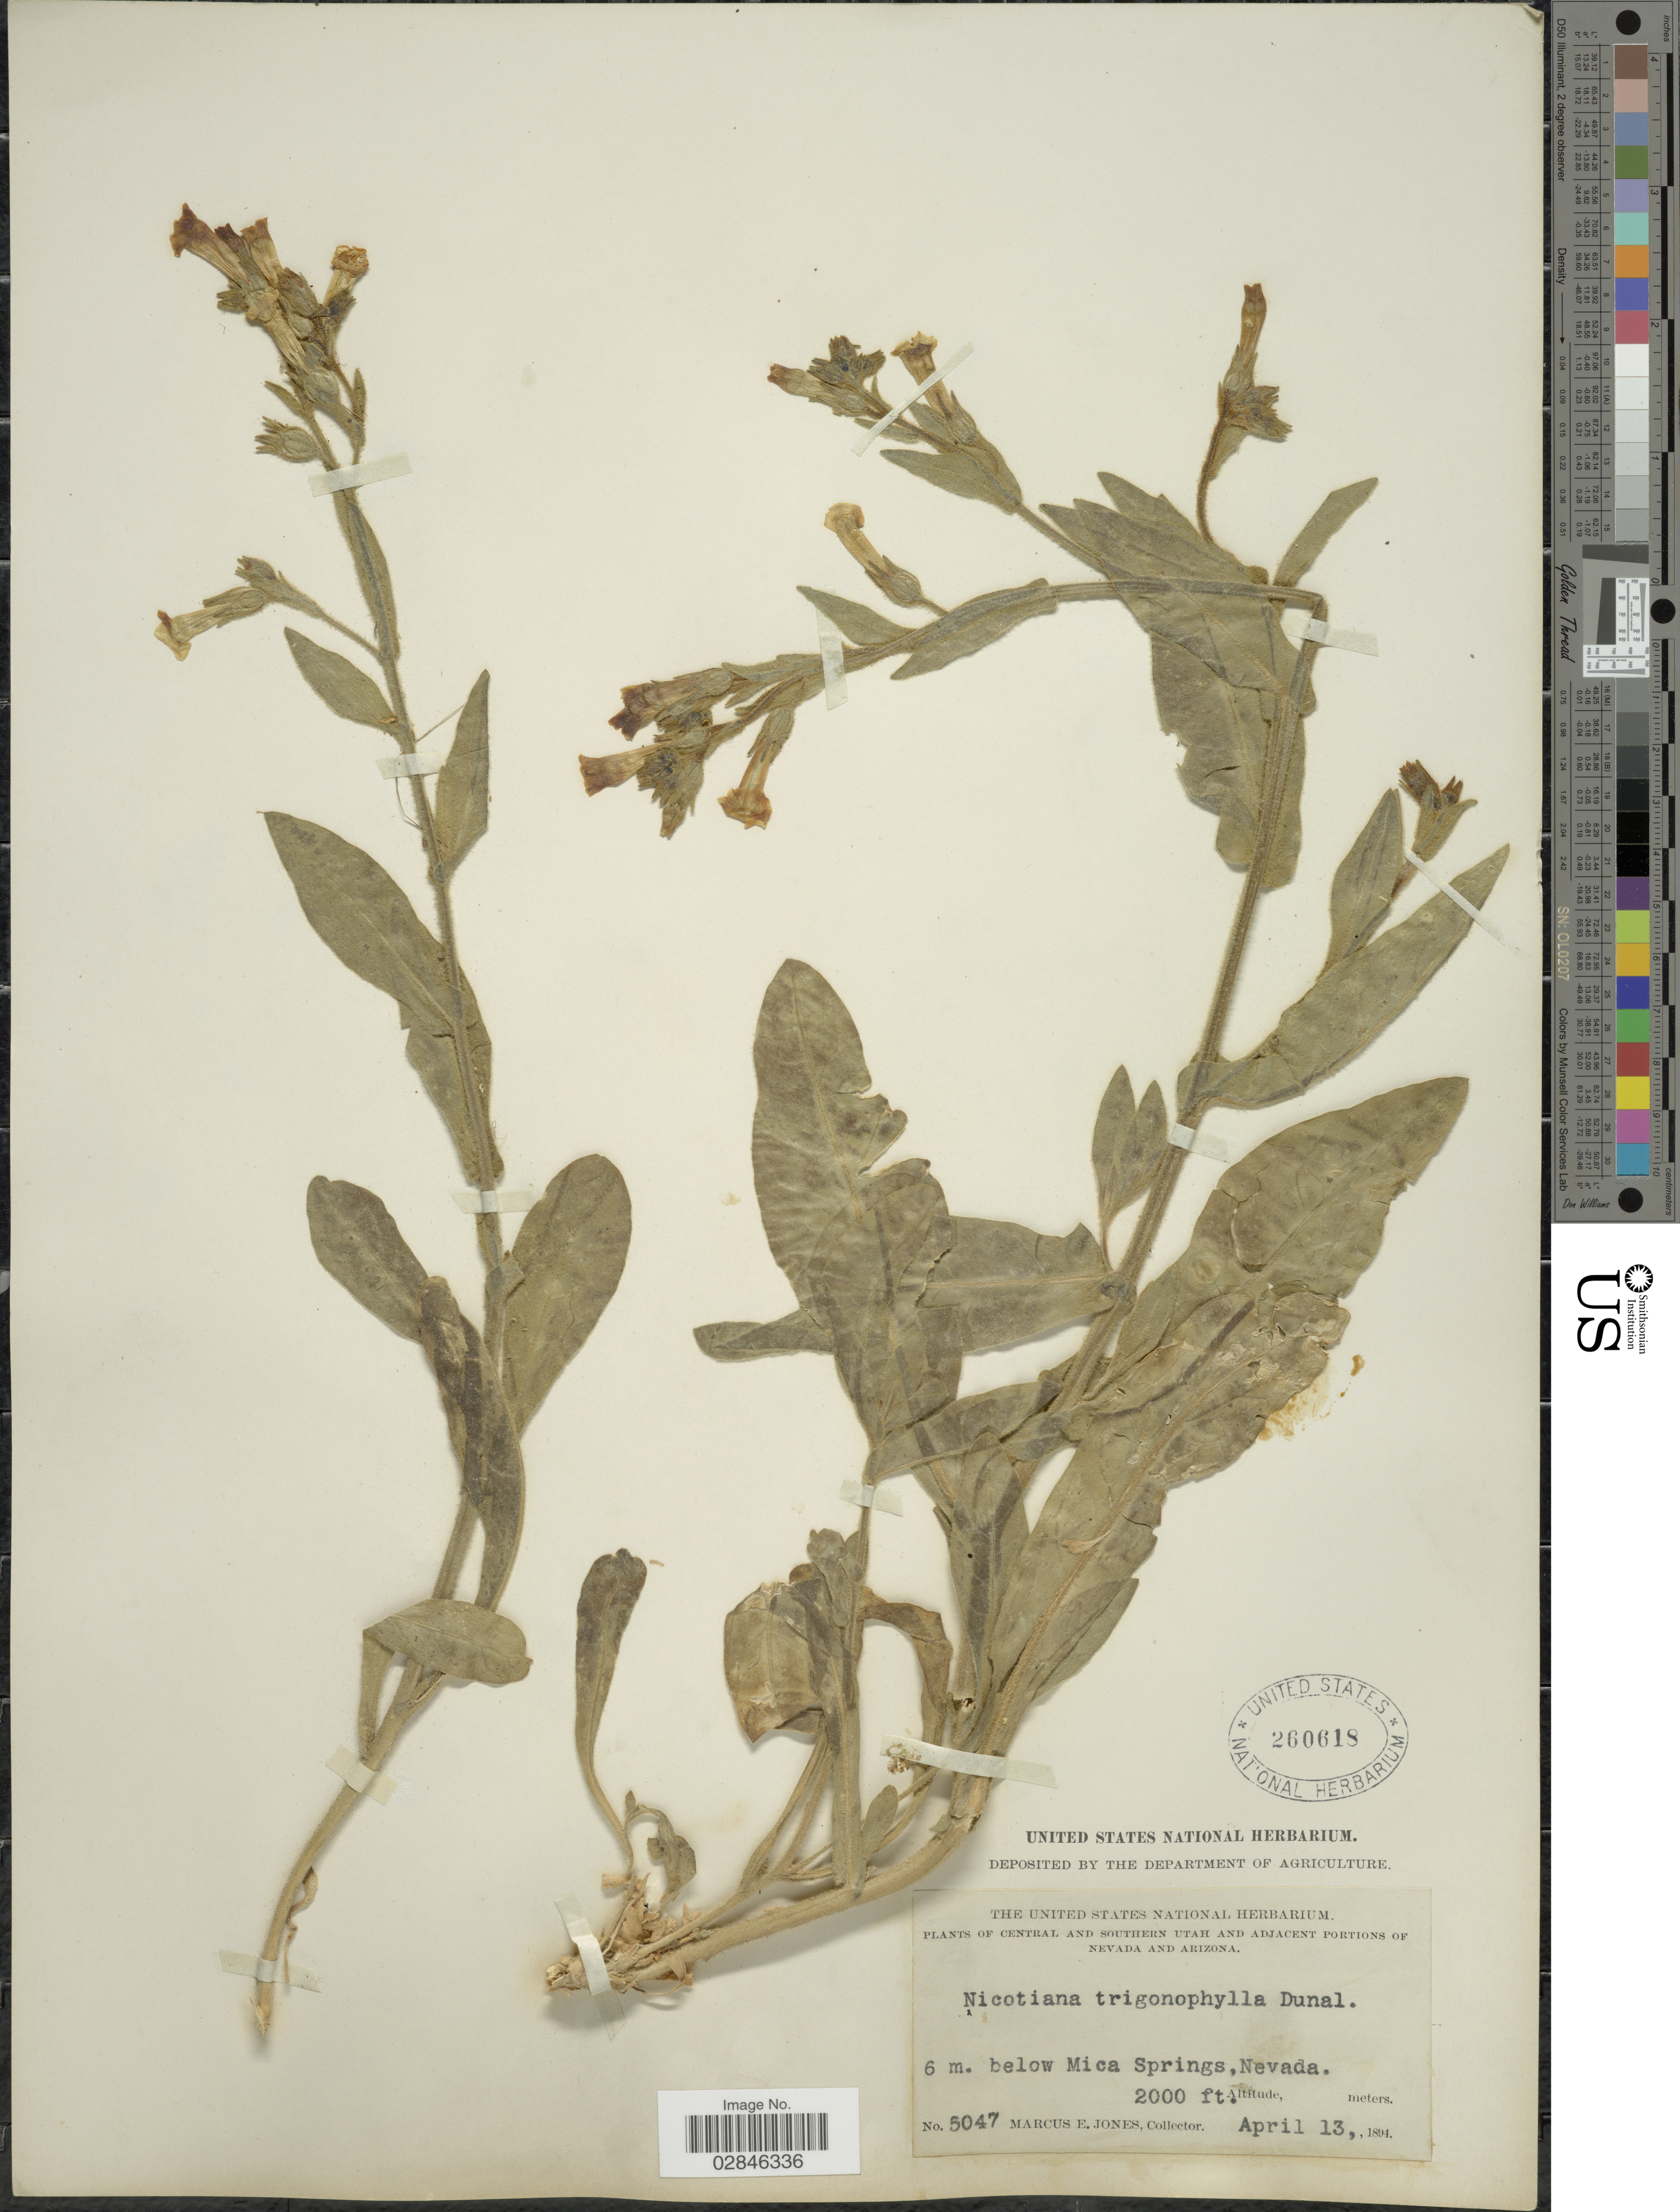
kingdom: Plantae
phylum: Tracheophyta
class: Magnoliopsida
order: Solanales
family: Solanaceae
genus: Nicotiana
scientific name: Nicotiana trigonophylla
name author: Dunal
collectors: M. E. Jones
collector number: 5047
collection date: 1894-04-13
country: United States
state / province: Nevada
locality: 6 m. below Mica Springs.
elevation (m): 610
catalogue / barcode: US 260618